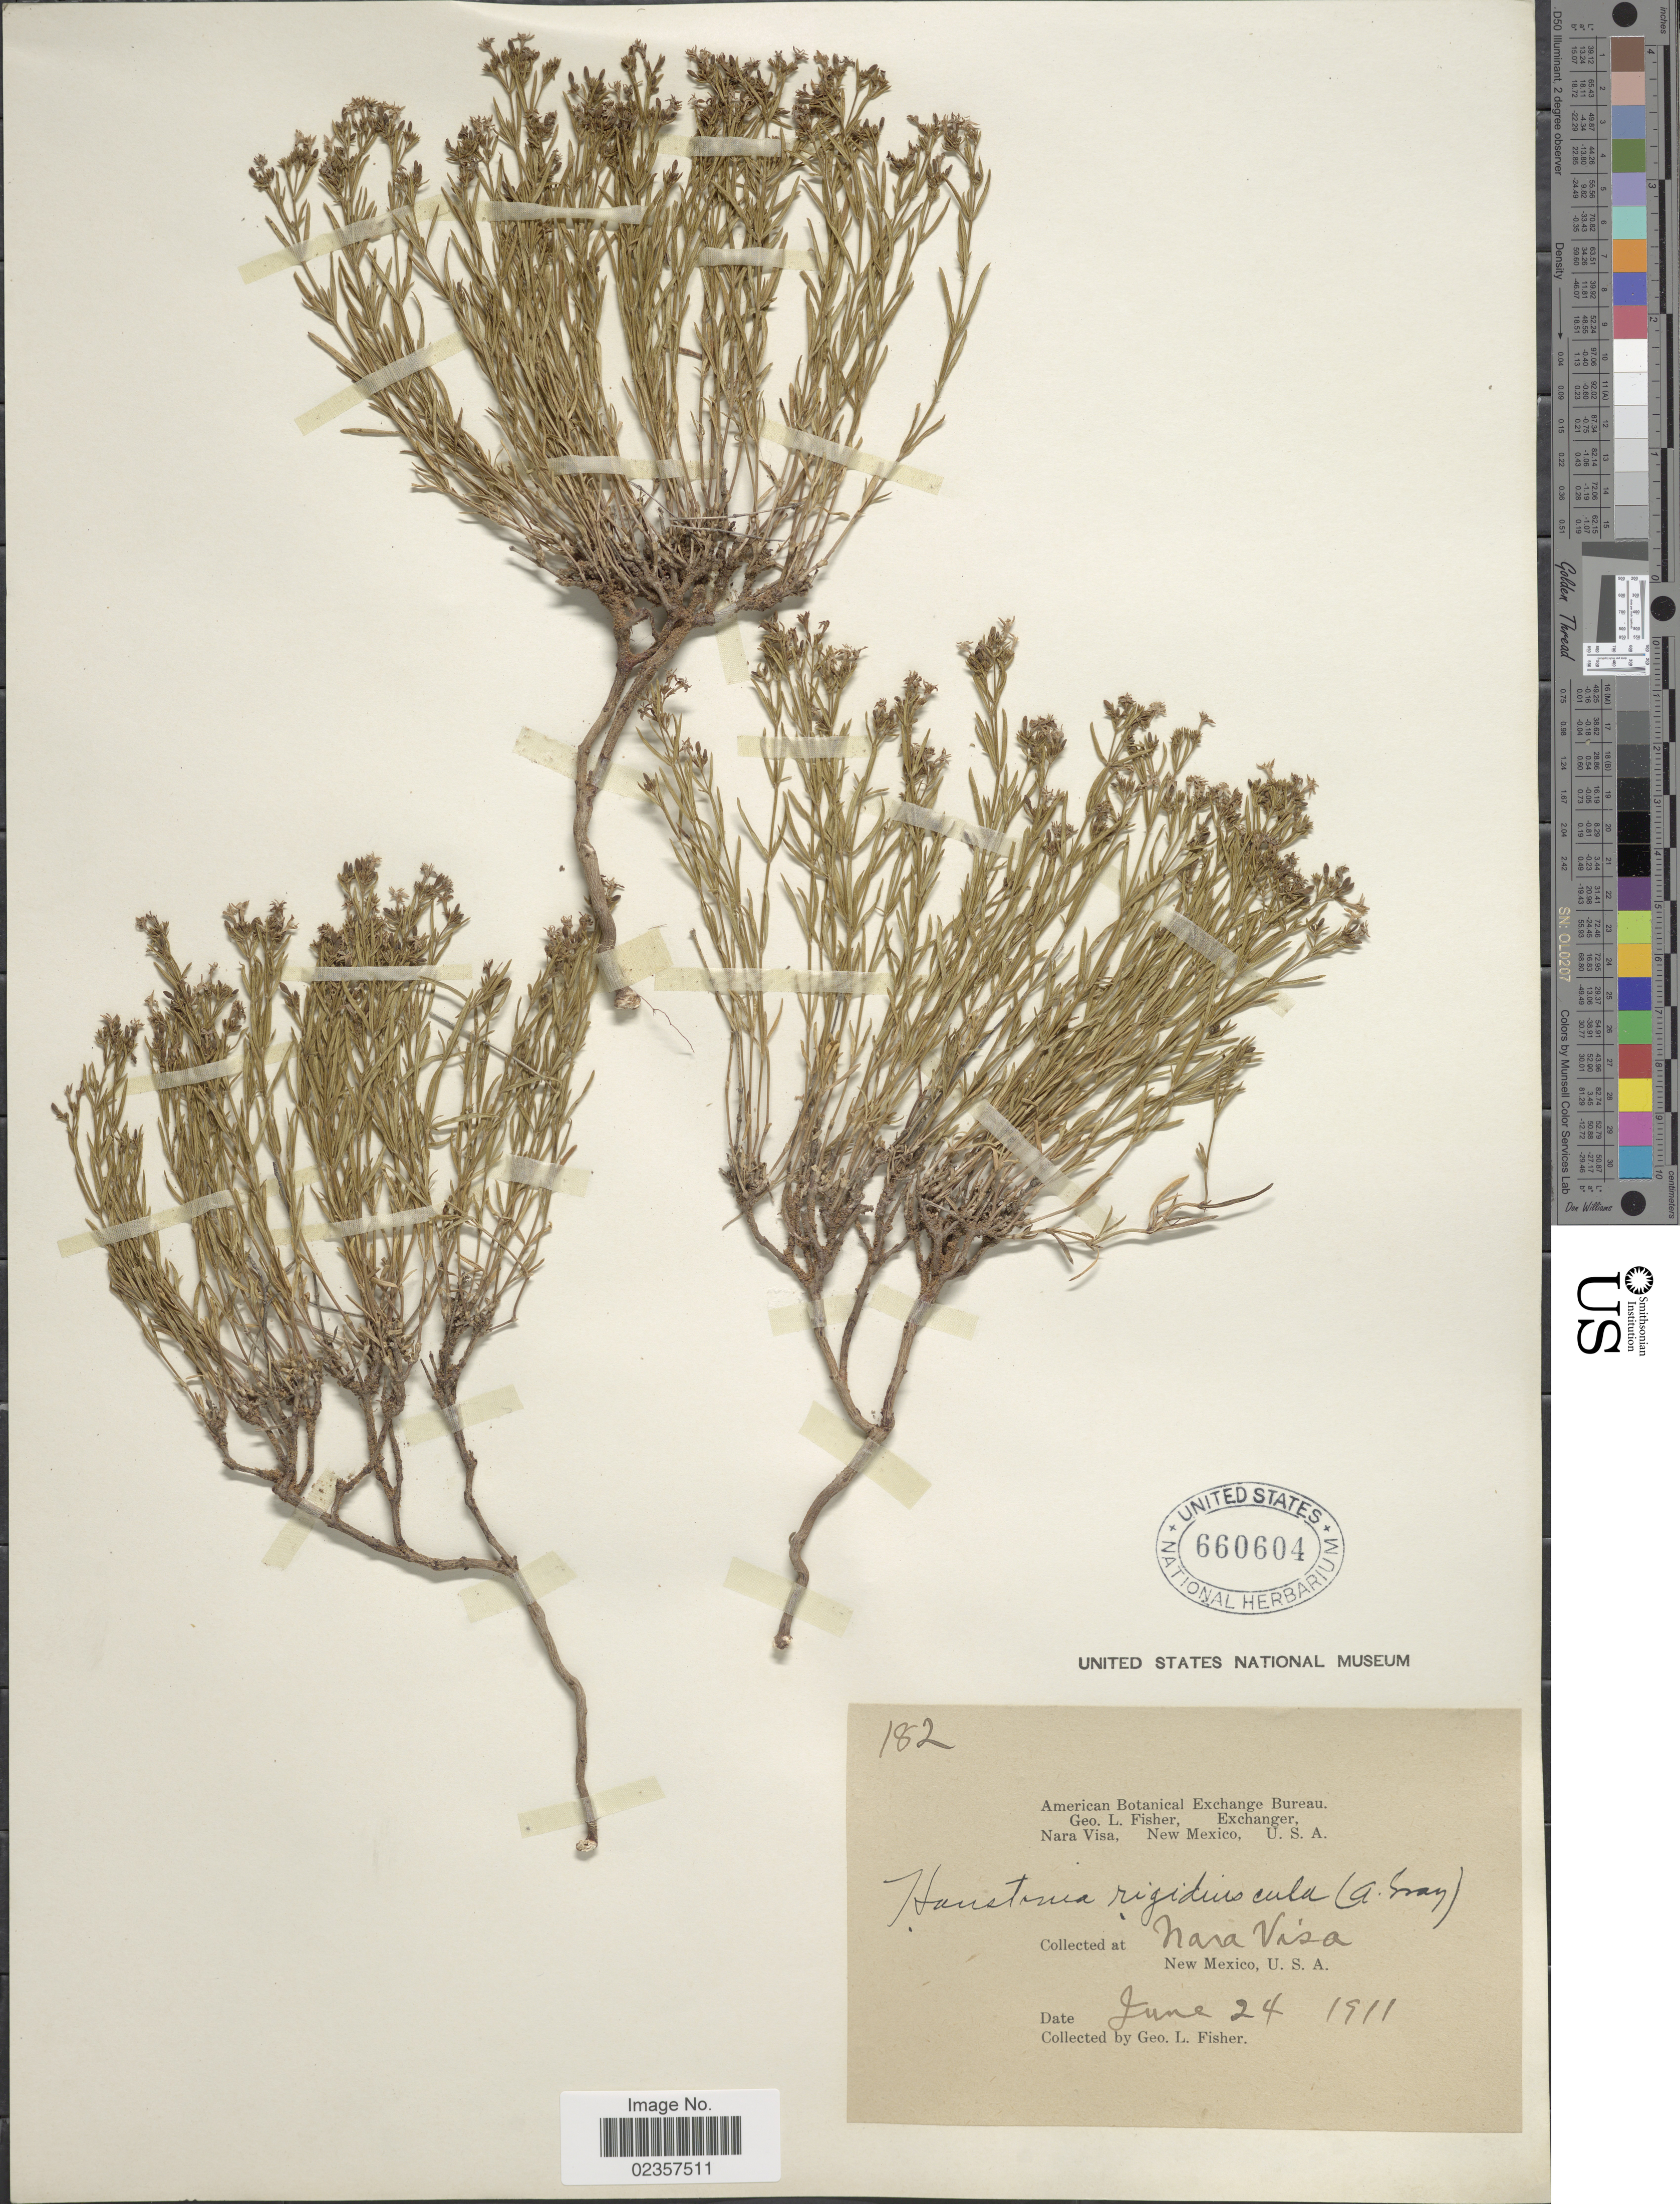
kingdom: Plantae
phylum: Tracheophyta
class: Magnoliopsida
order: Gentianales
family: Rubiaceae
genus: Houstonia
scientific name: Houstonia nigricans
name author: (Lam.) Fernald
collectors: G. L. Fisher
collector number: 182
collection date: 1911-06-24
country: United States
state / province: New Mexico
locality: Nara Visa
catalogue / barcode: US 660604